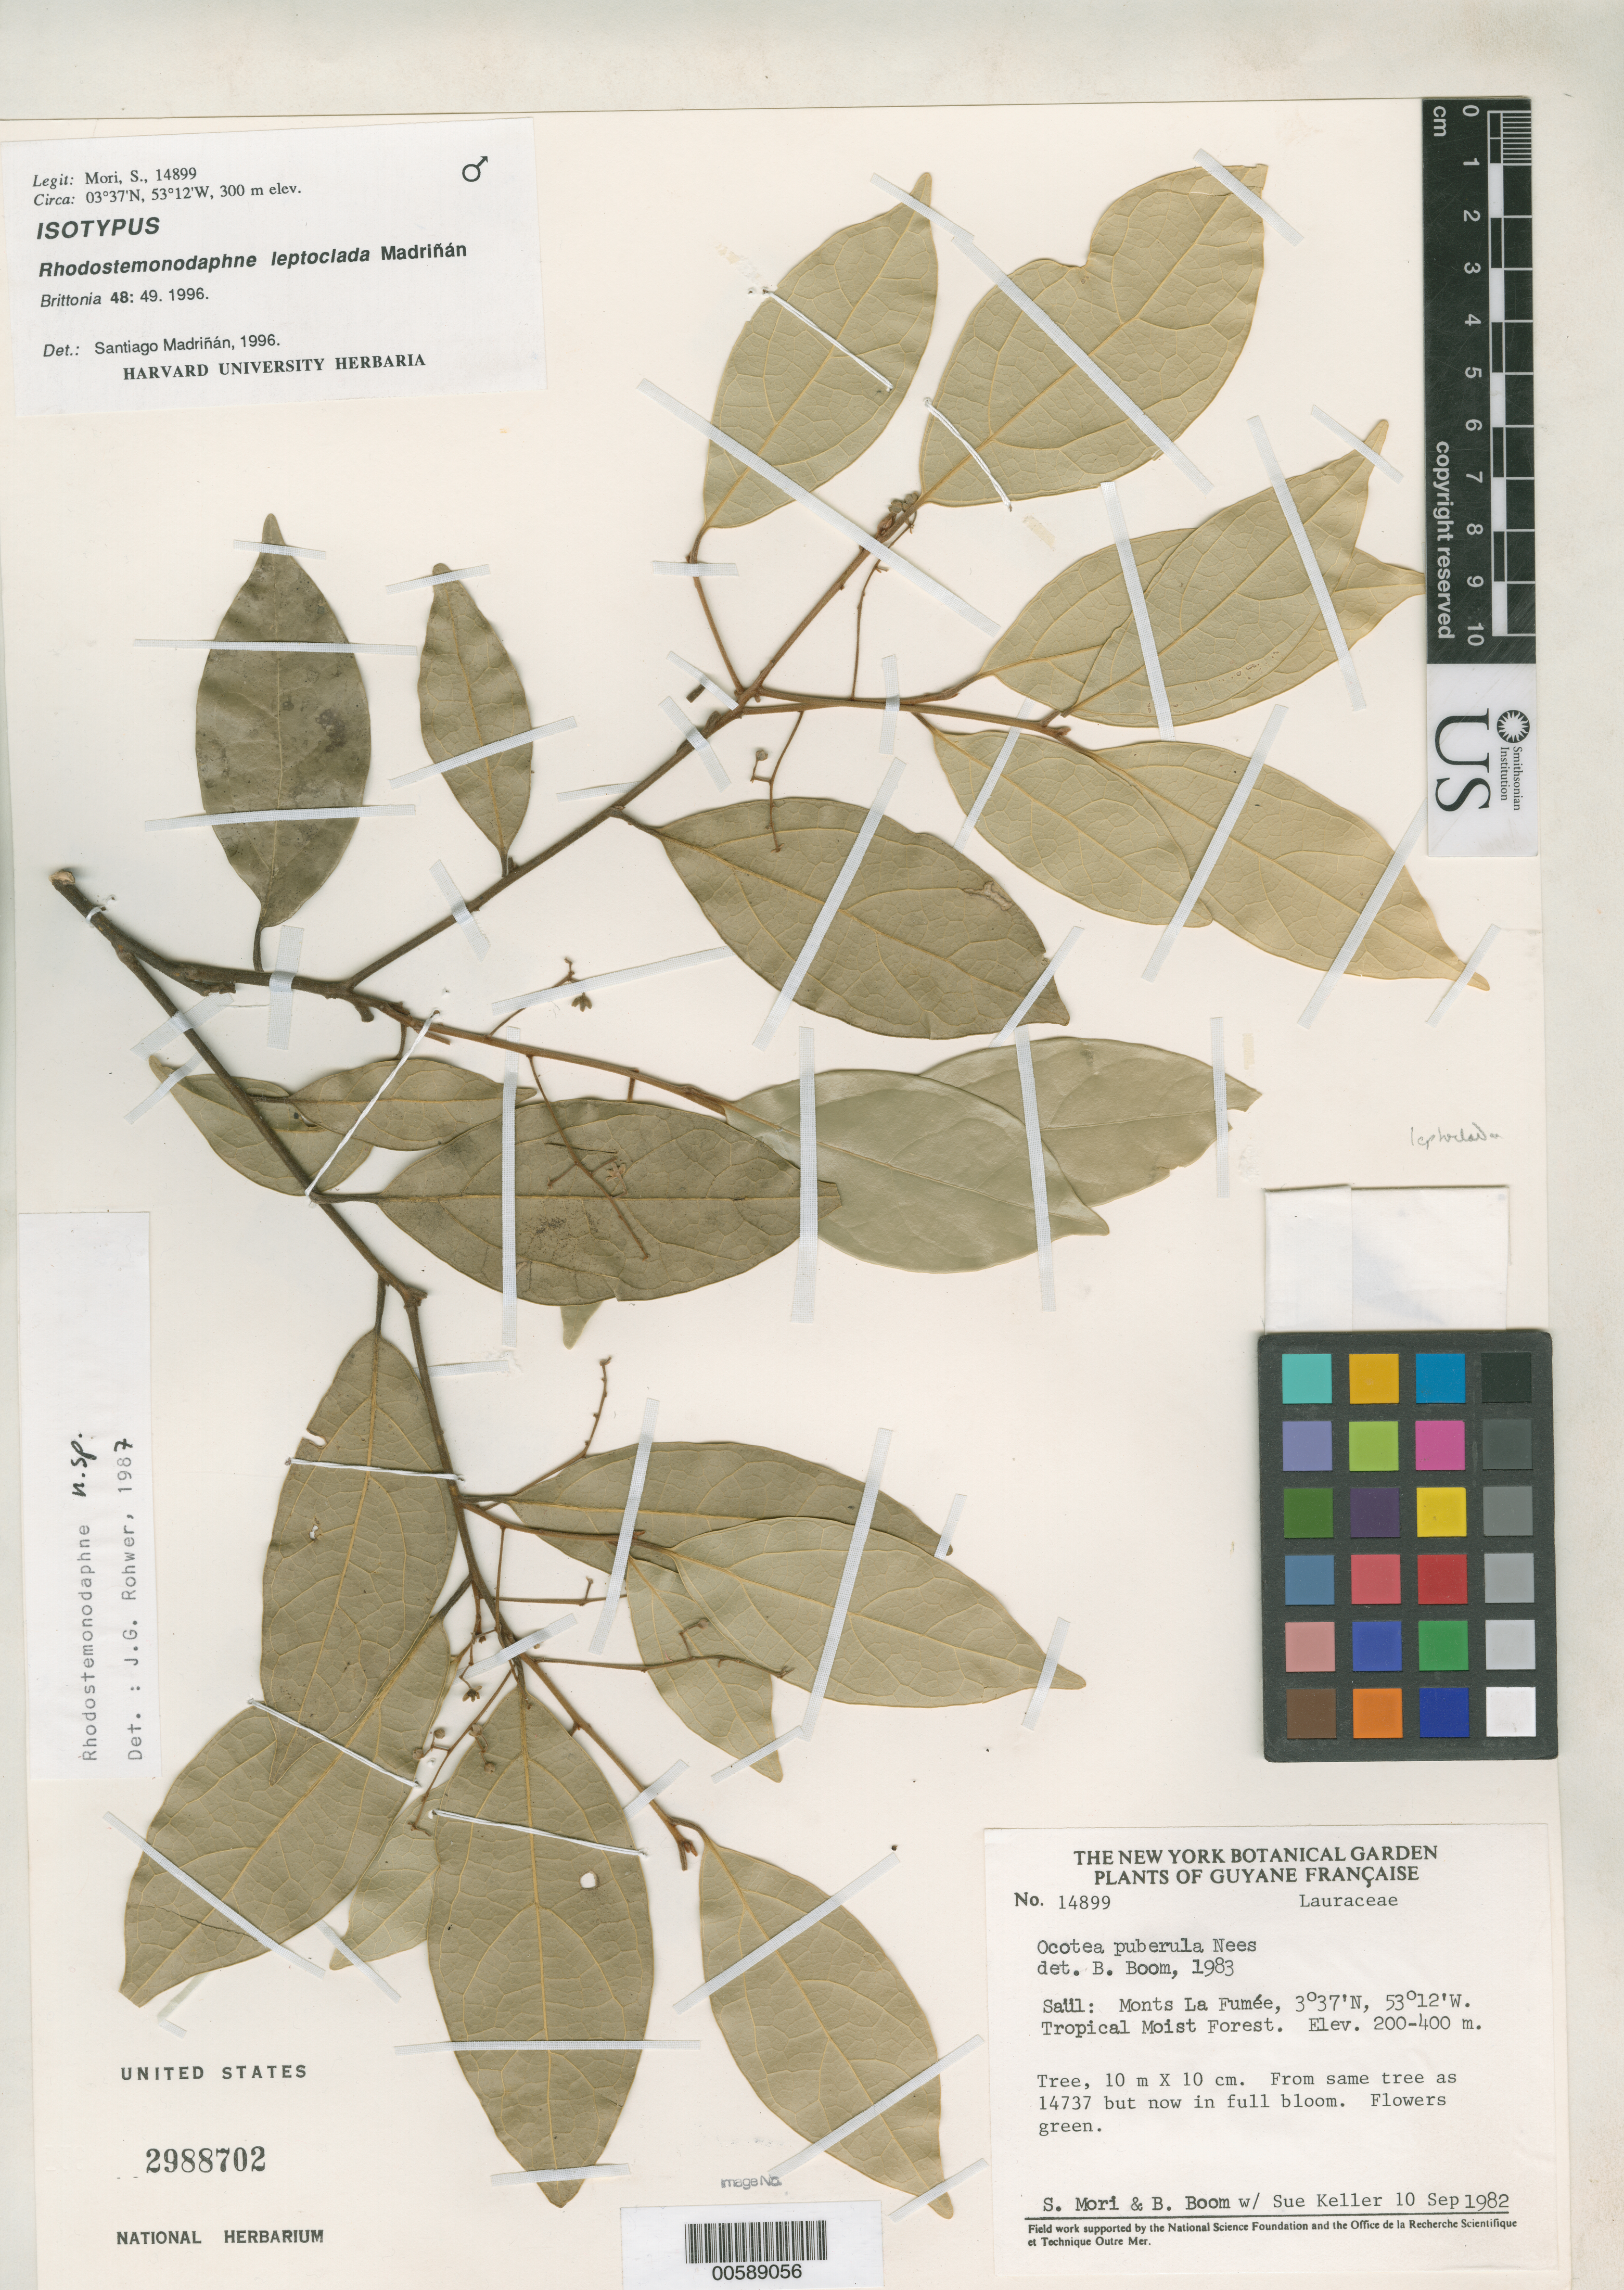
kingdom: Plantae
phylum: Tracheophyta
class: Magnoliopsida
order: Laurales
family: Lauraceae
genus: Rhodostemonodaphne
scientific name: Rhodostemonodaphne leptoclada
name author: Madriñán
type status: Isotype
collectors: S. Mori, B. M. Boom & S. Keller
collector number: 14899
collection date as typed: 10 Sep 1982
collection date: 1982-09-10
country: French Guiana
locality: Monts La Fumee. Saul.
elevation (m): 200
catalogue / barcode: US 2988702